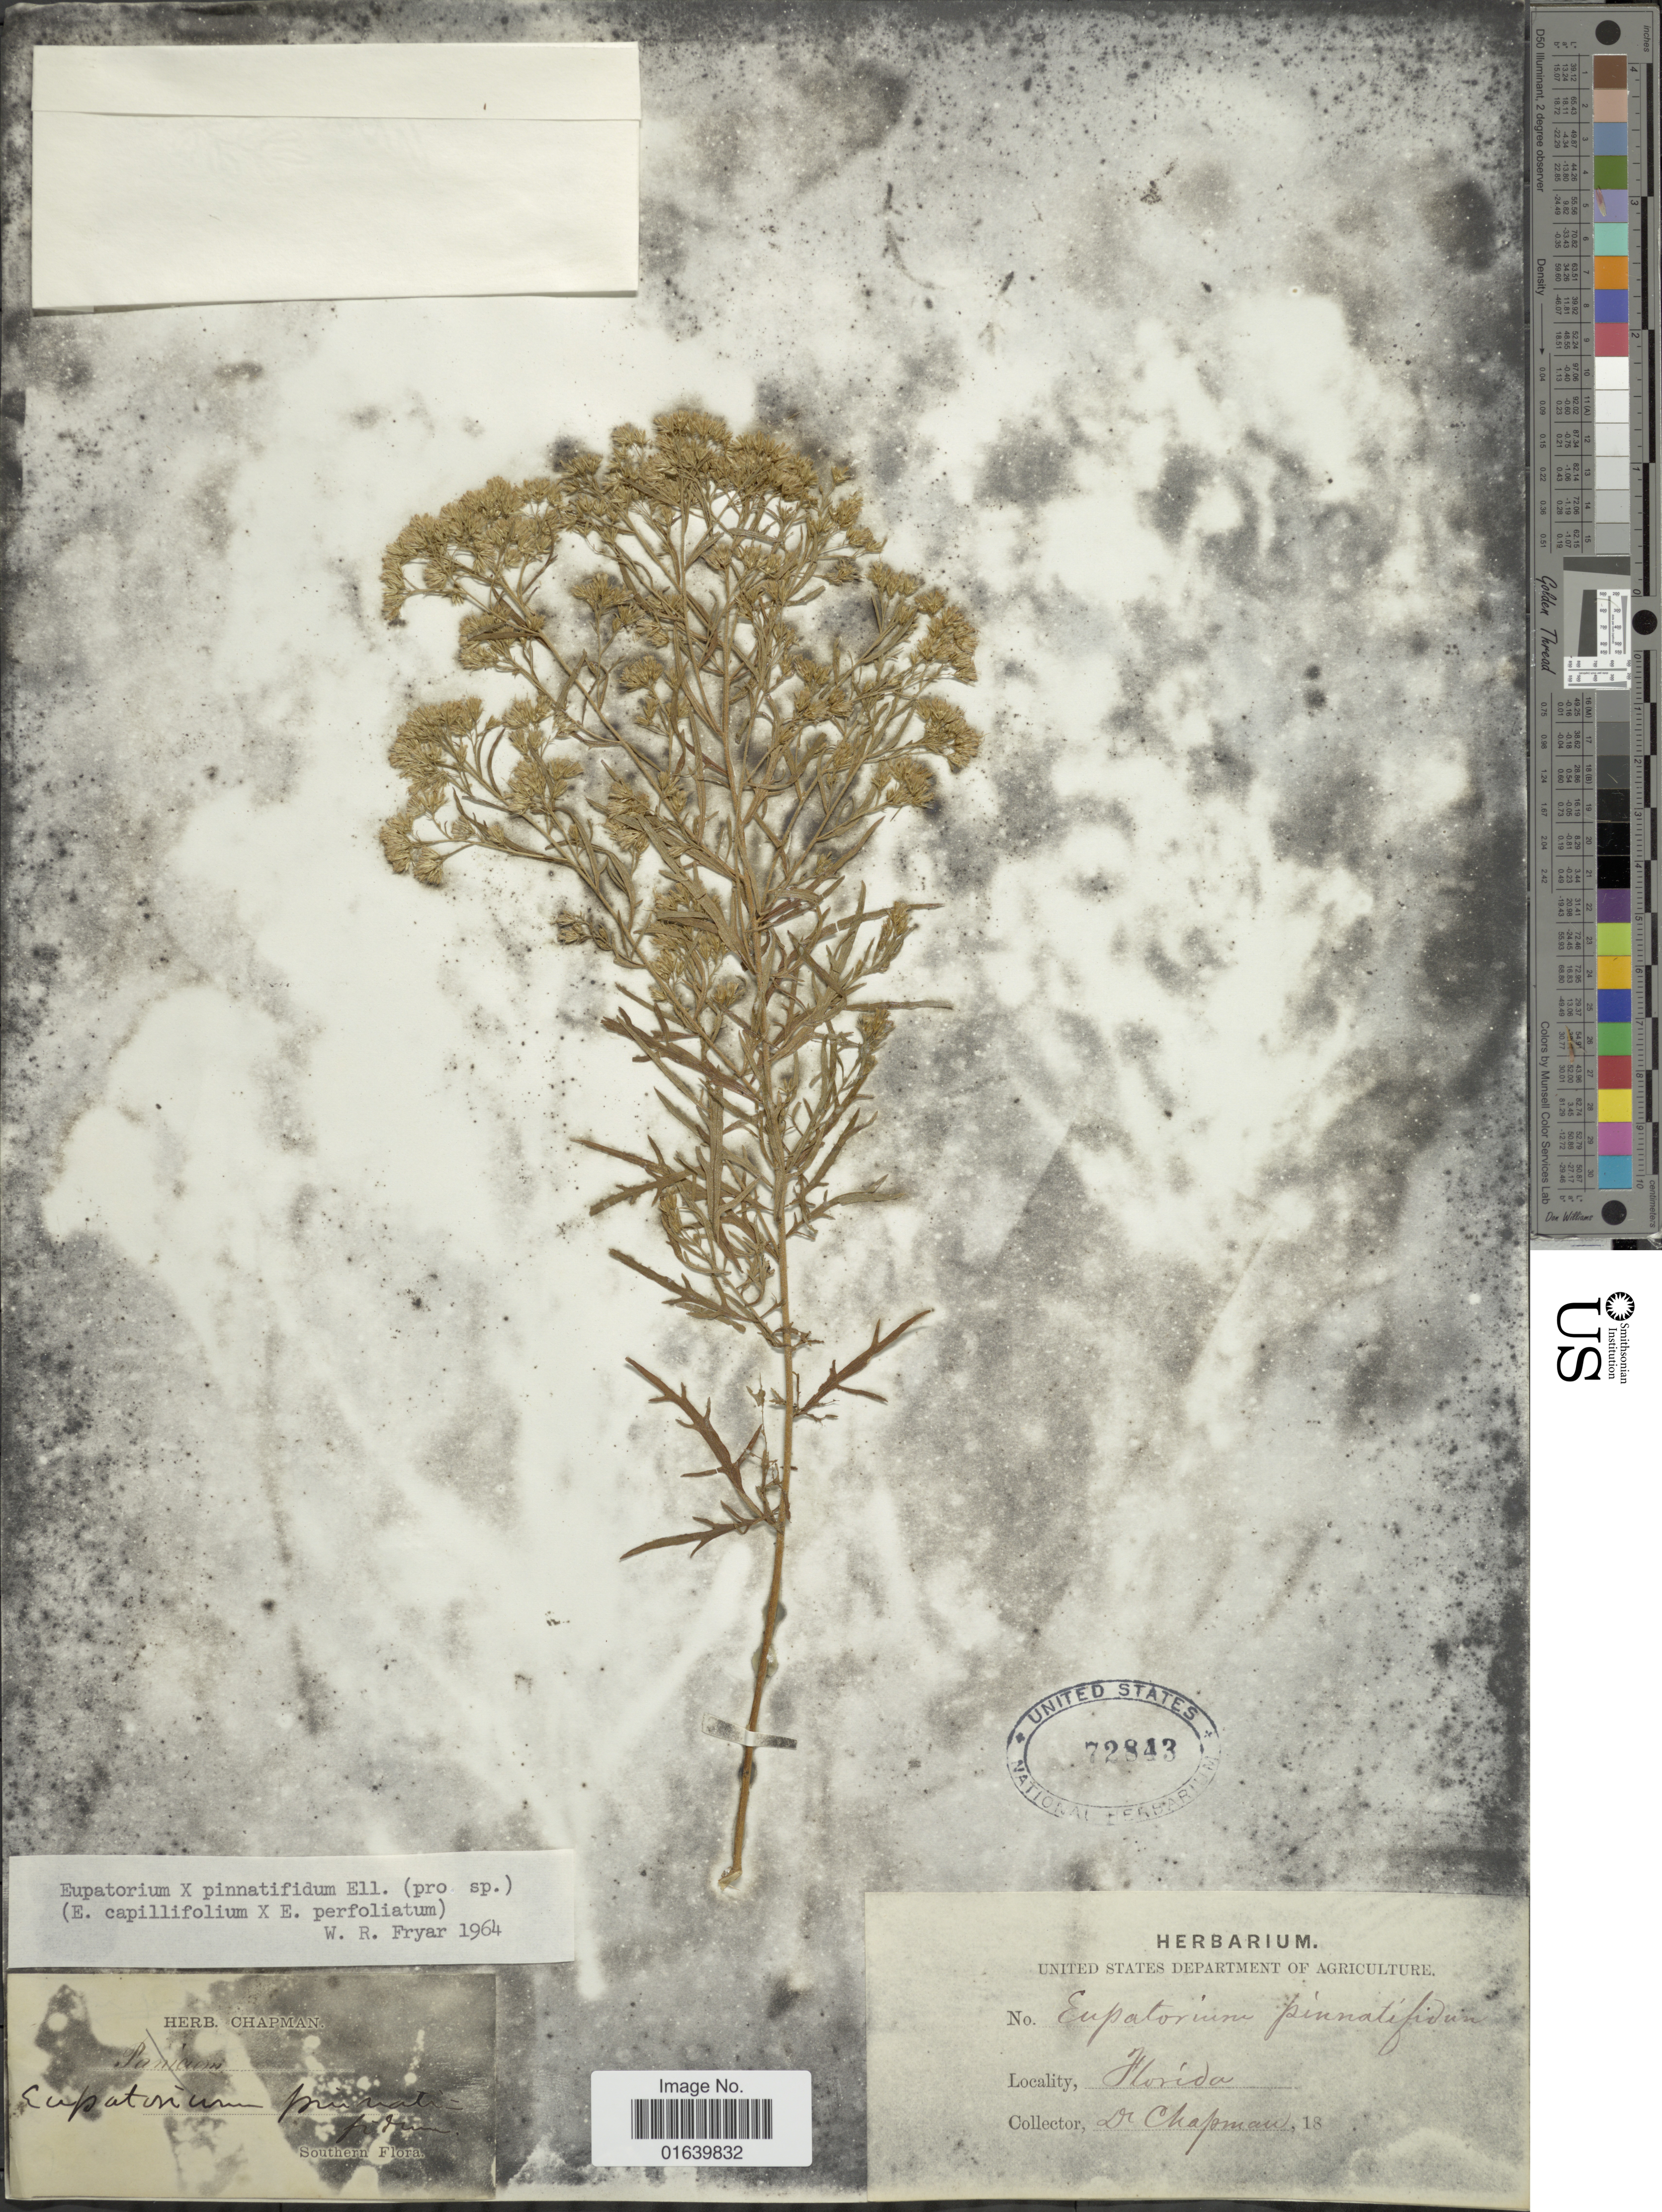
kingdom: Plantae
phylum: Tracheophyta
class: Magnoliopsida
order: Asterales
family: Asteraceae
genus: Eupatorium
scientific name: Eupatorium x pinnatifidum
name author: Elliott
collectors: A. Chapman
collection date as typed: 18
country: United States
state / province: Florida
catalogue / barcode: US 72843